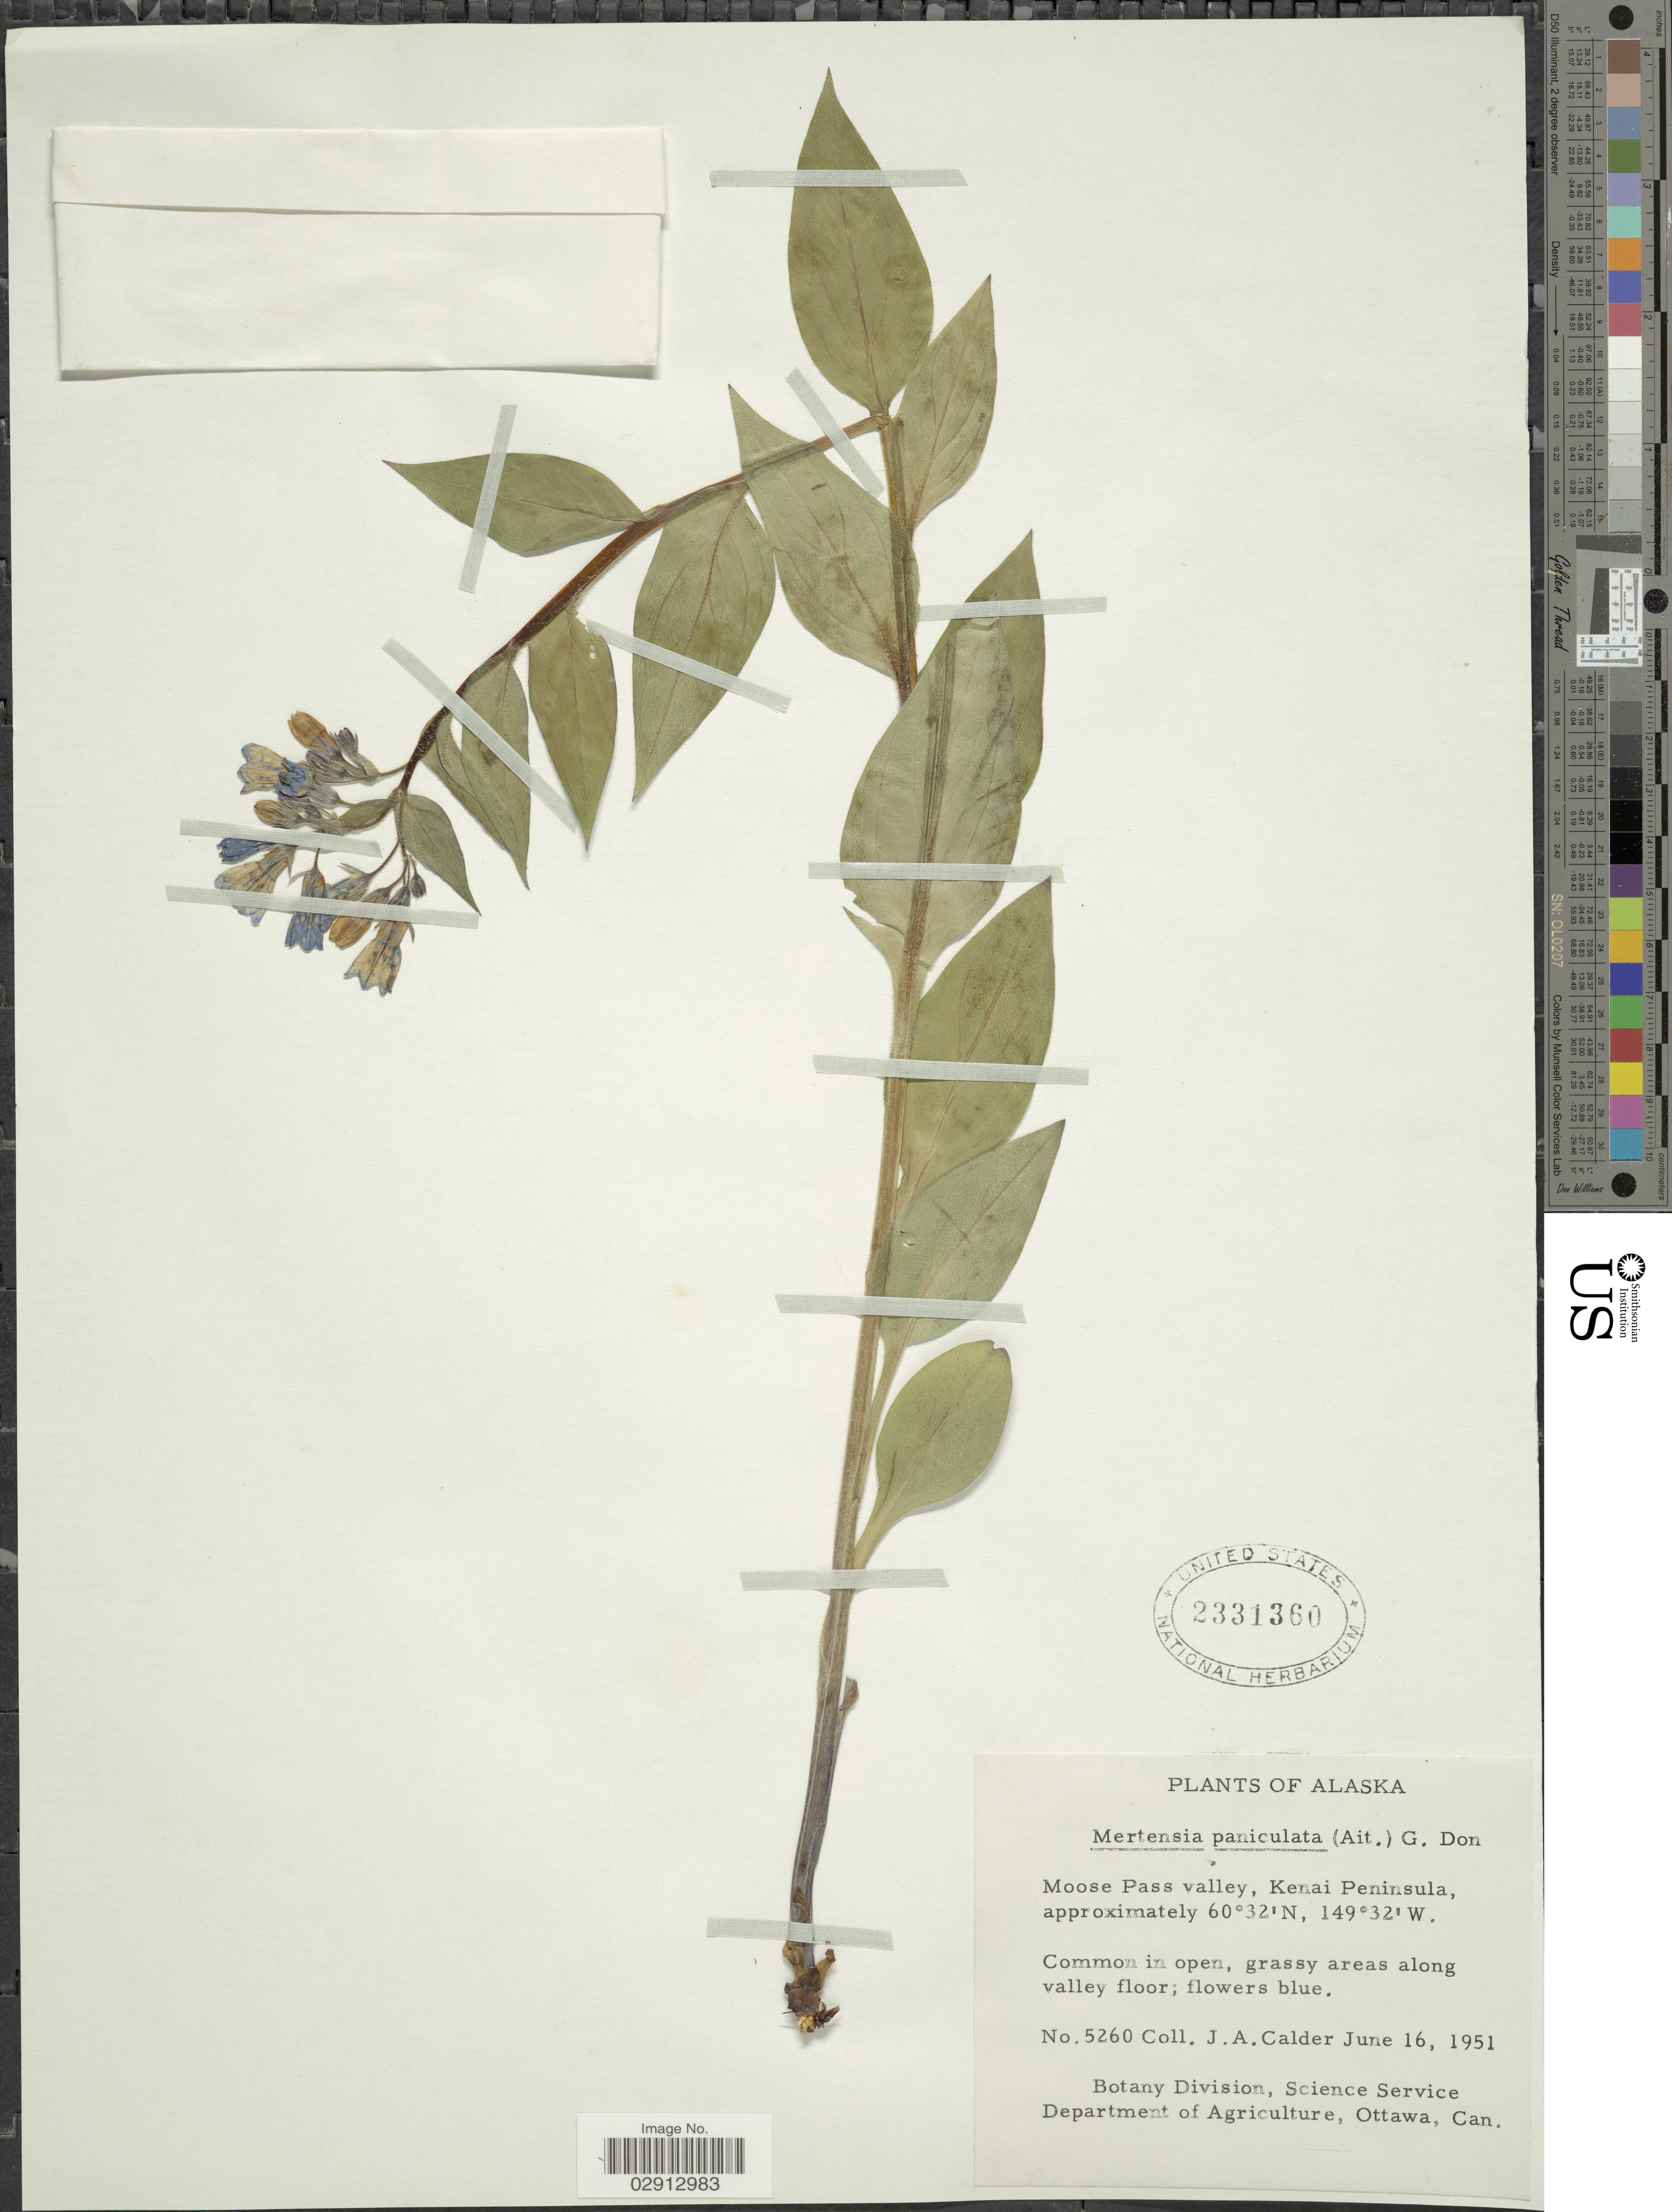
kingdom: Plantae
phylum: Tracheophyta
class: Magnoliopsida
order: Boraginales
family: Boraginaceae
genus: Mertensia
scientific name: Mertensia paniculata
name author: (Aiton) G. Don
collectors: J. A. Calder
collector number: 5260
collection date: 1951-06-16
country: United States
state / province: Alaska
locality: Moose Pass valley, Kenai Peninsula.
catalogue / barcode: US 2331360